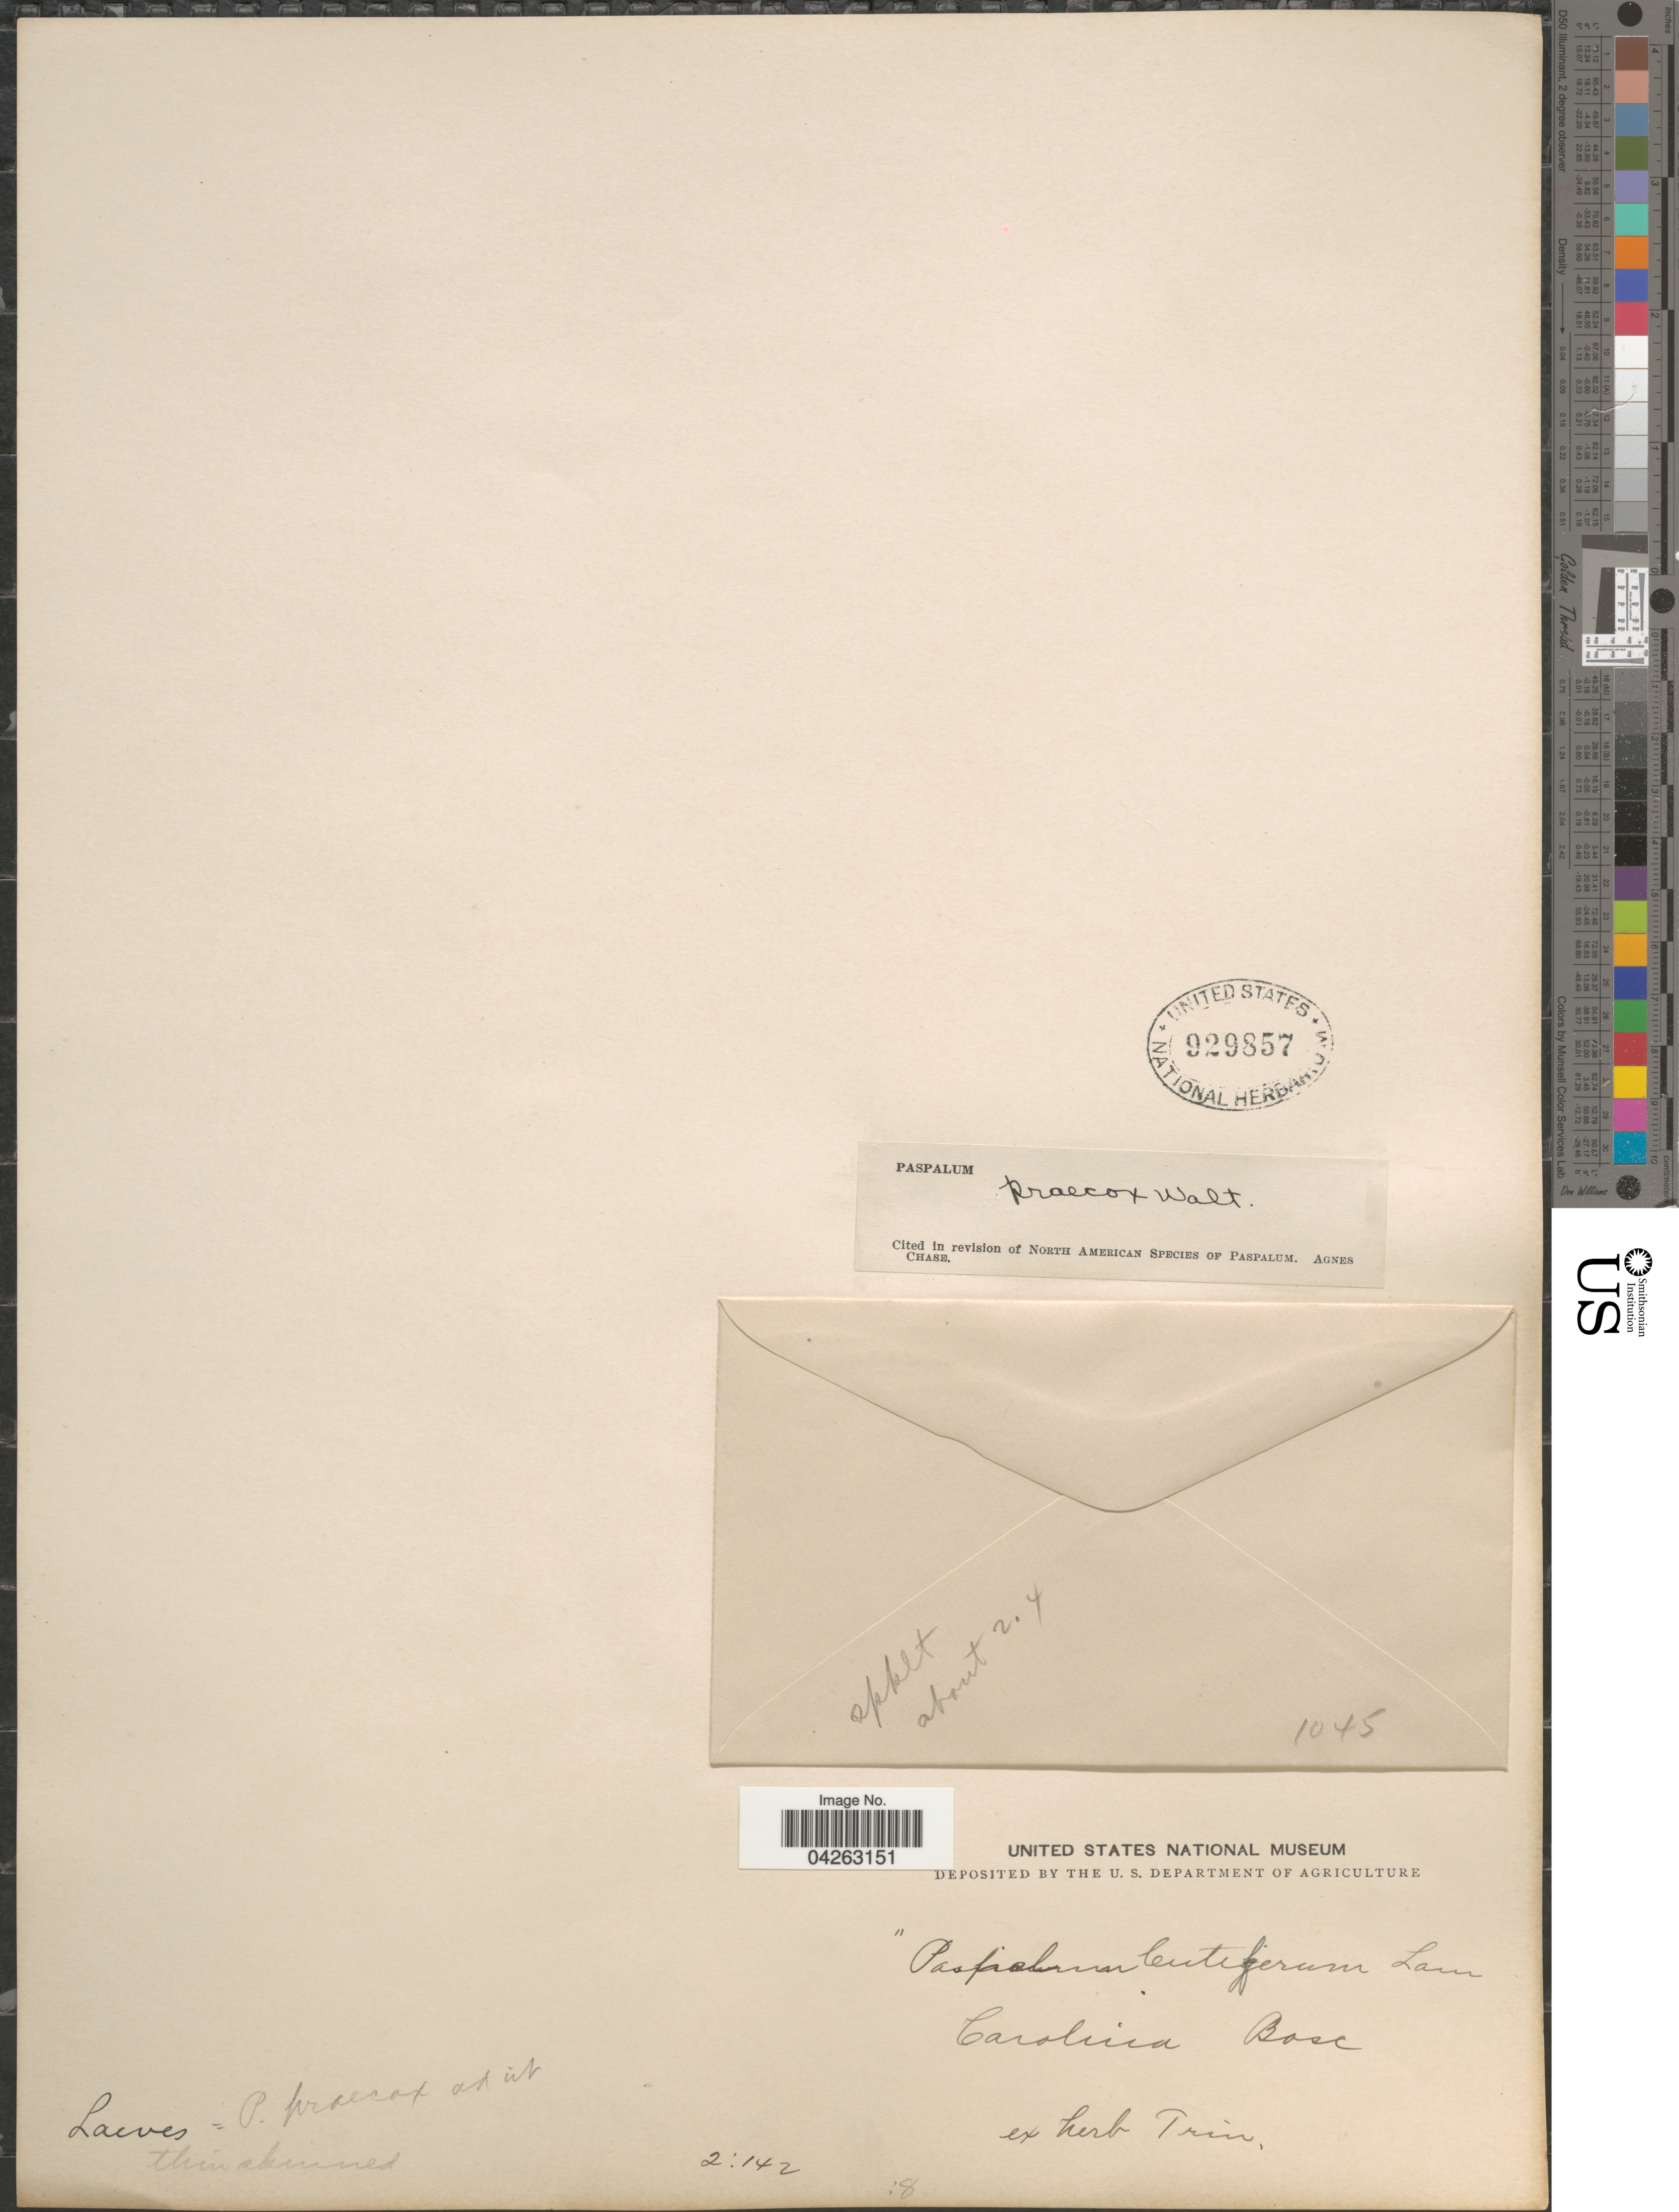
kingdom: Plantae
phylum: Tracheophyta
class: Liliopsida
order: Poales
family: Poaceae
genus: Paspalum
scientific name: Paspalum praecox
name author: Walter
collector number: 1045?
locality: Carolina.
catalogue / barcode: US 929857